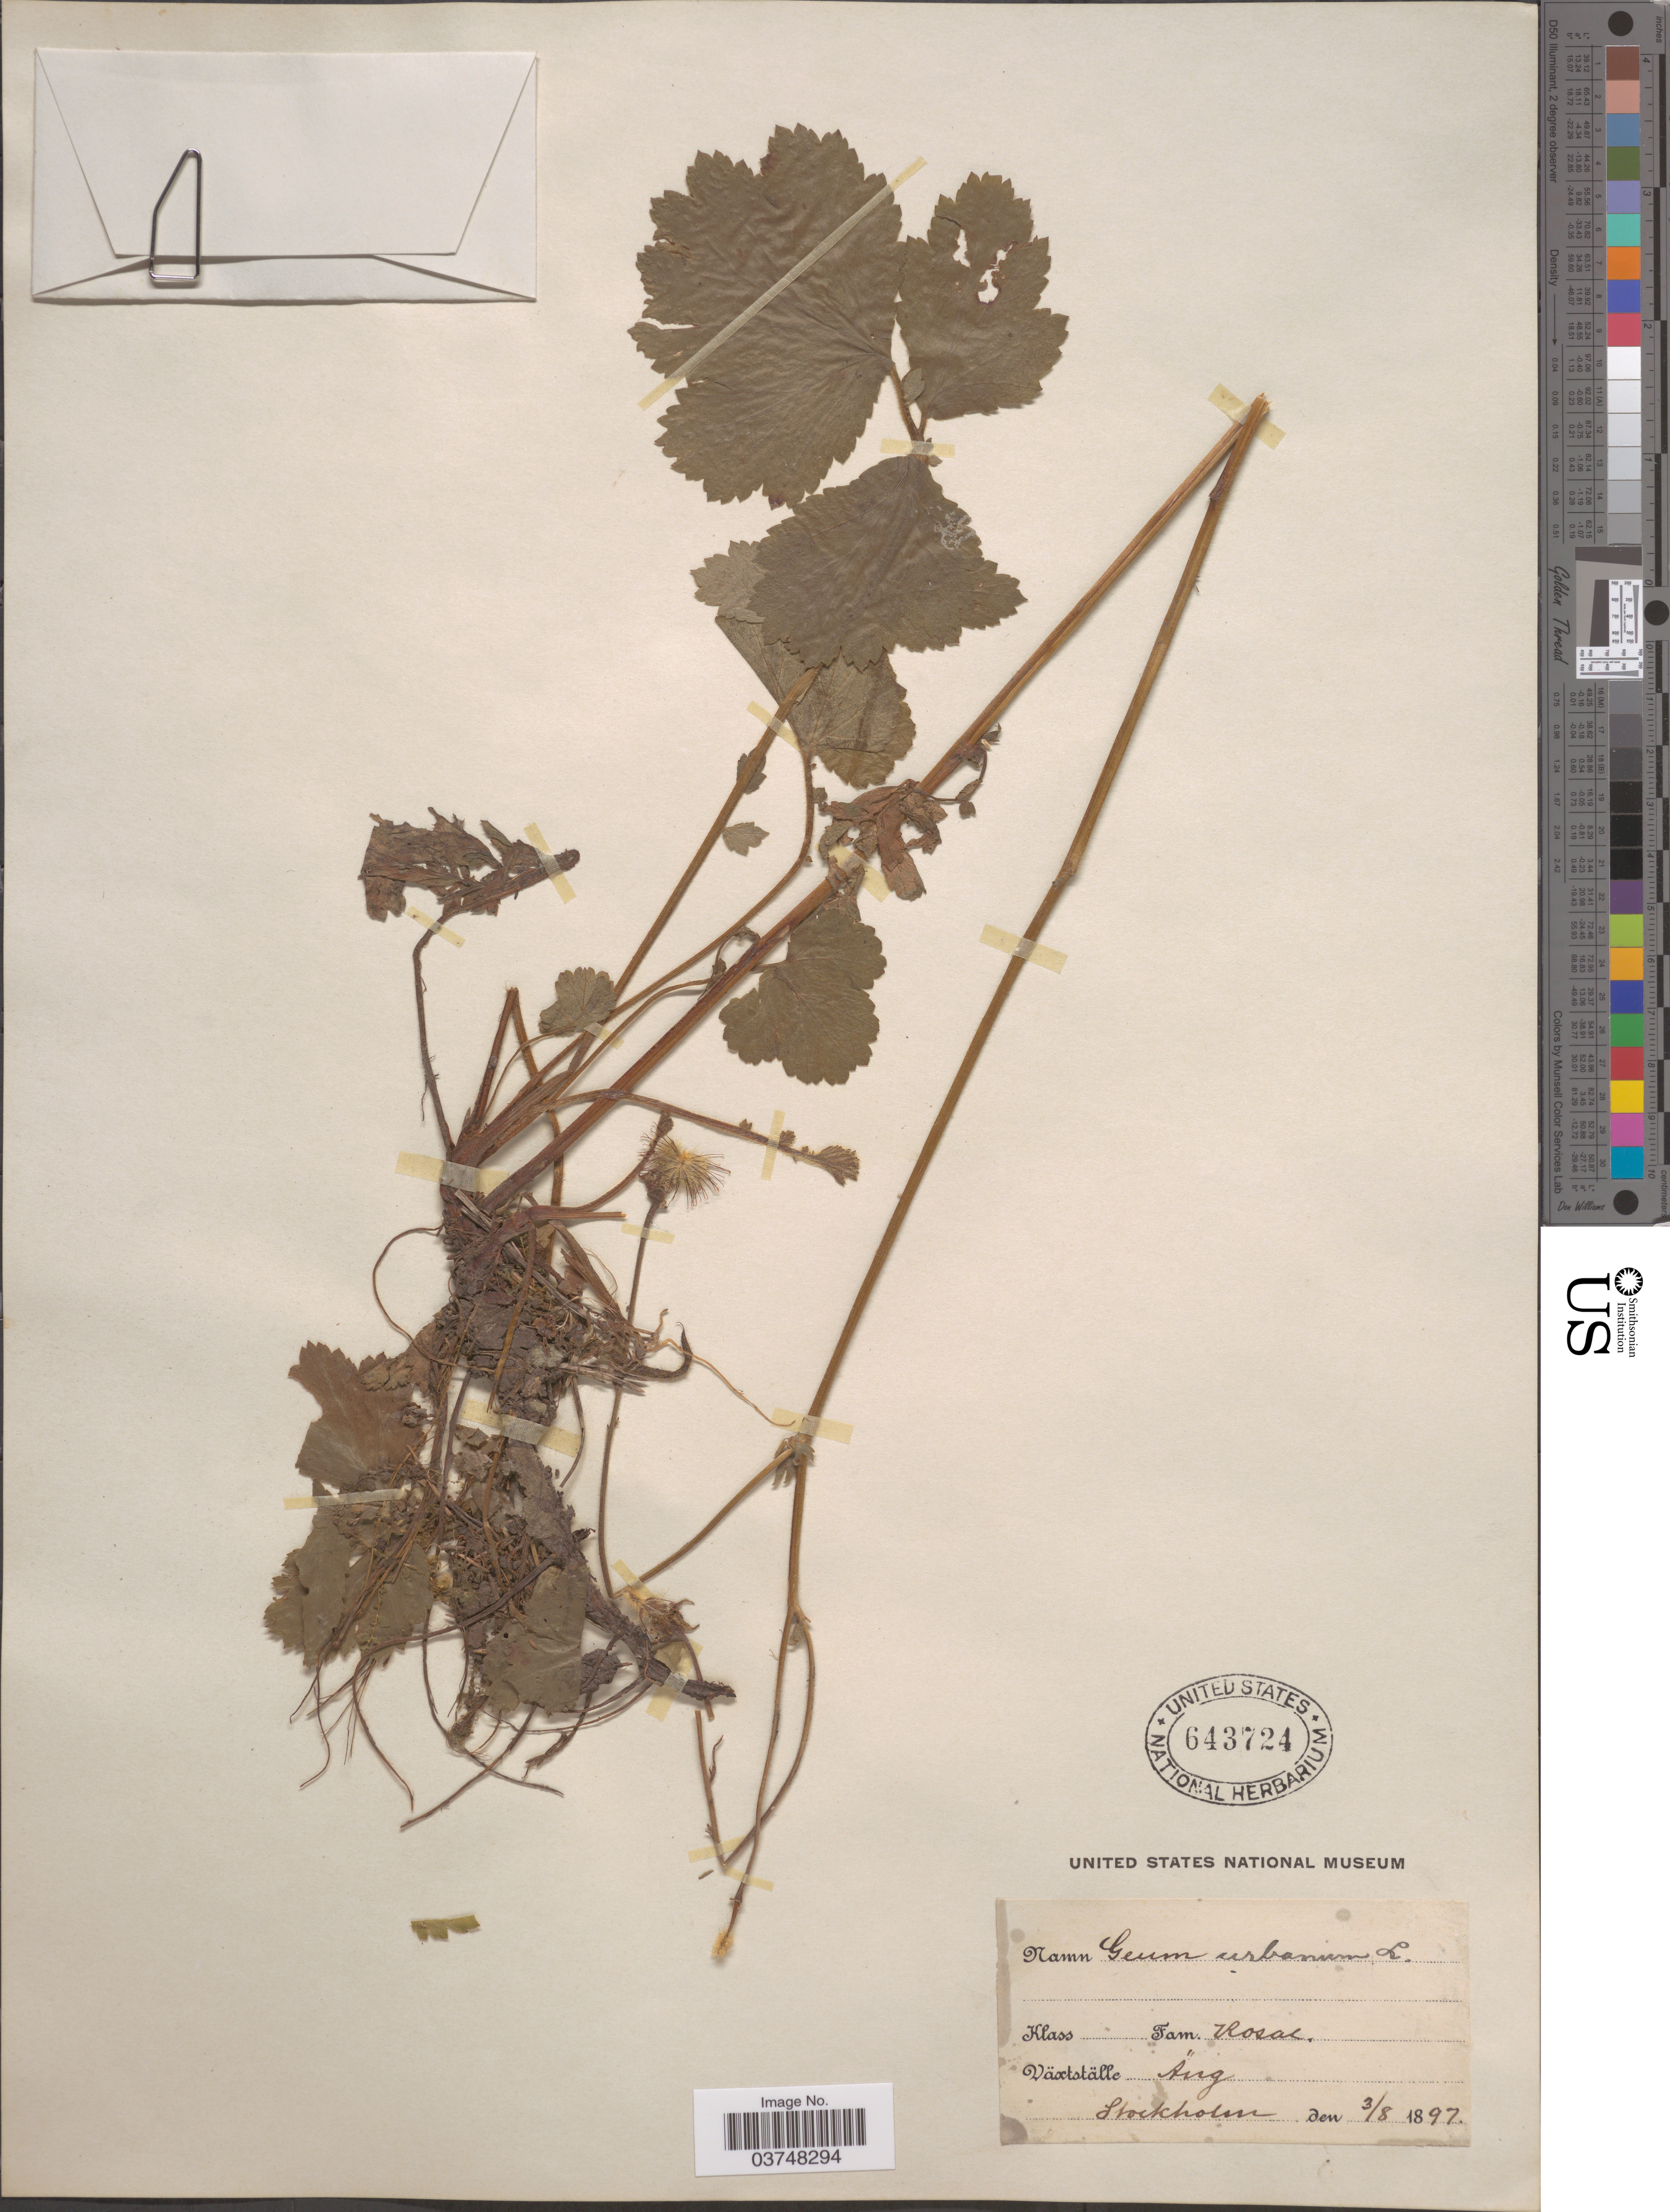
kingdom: Plantae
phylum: Tracheophyta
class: Magnoliopsida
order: Rosales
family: Rosaceae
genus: Geum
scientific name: Geum urbanum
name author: L.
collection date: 1897-08-03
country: Sweden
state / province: Stockholm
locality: Växtställe Äng.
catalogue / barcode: US 643724